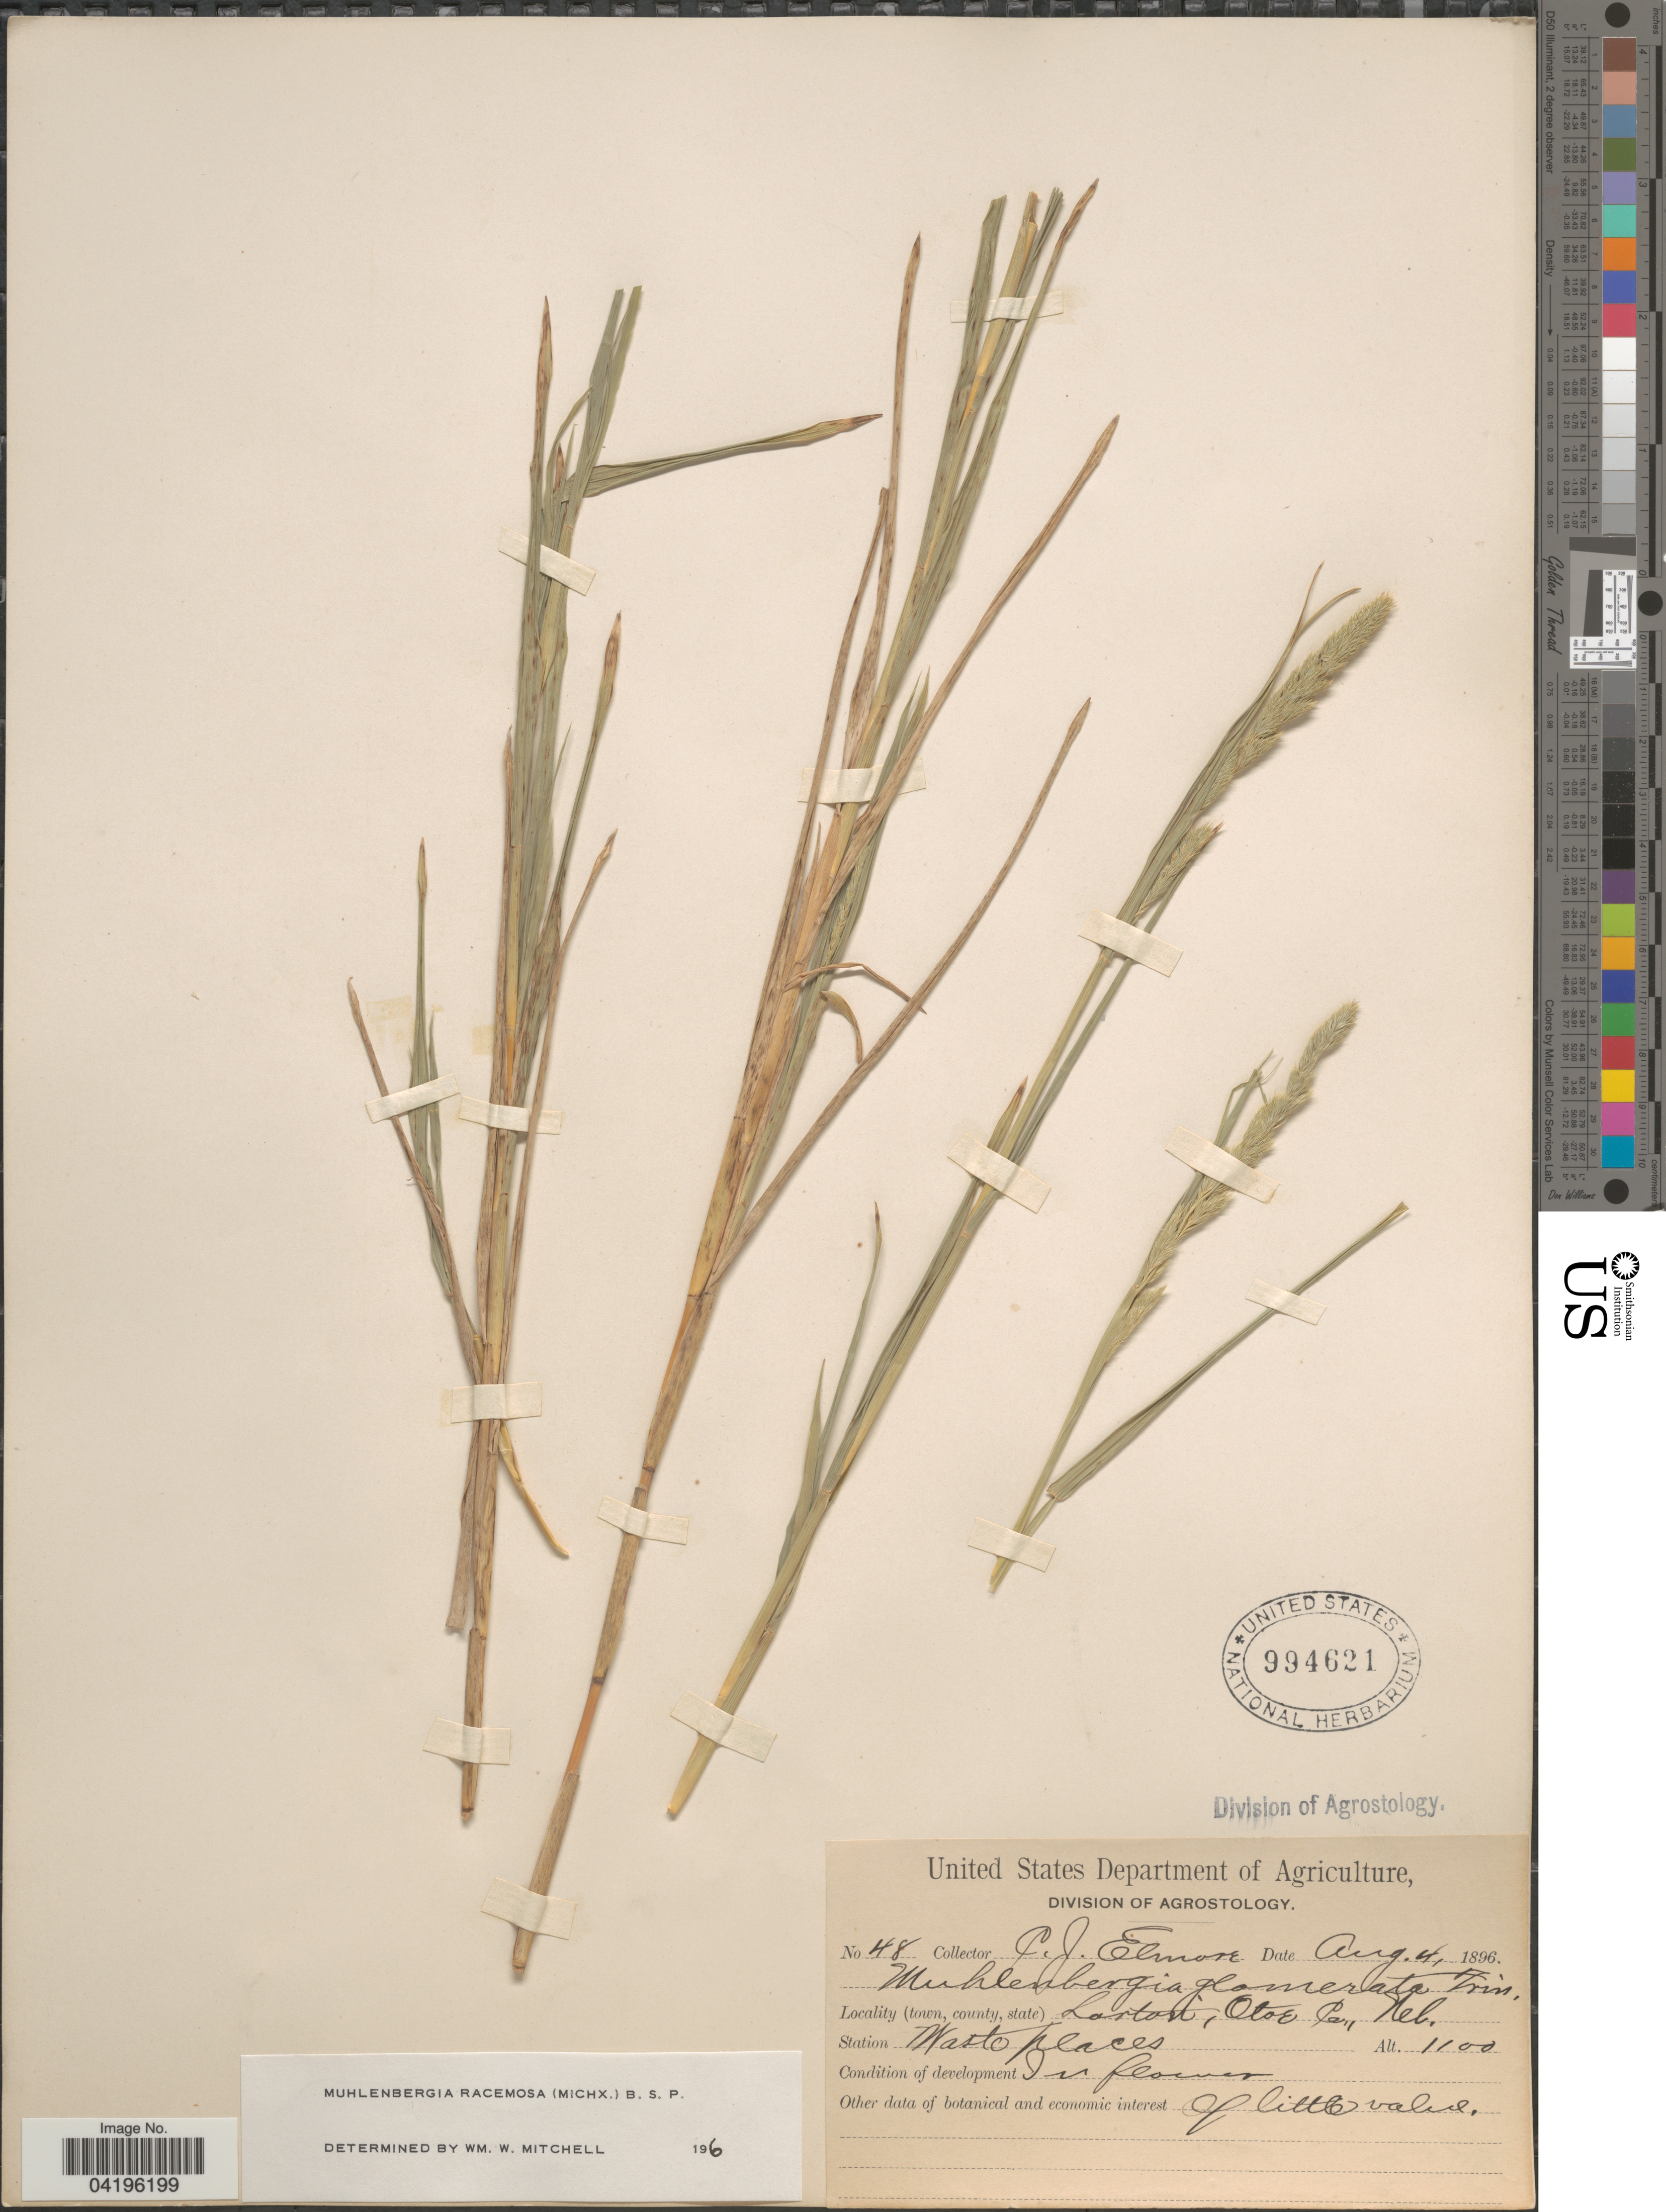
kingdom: Plantae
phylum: Tracheophyta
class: Liliopsida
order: Poales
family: Poaceae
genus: Muhlenbergia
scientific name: Muhlenbergia racemosa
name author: (Michx.) Britton et al.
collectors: C. Elmore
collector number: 48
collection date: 1896-08-04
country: United States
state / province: Nebraska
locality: Lorton, Otoe Co.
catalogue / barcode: US 994621